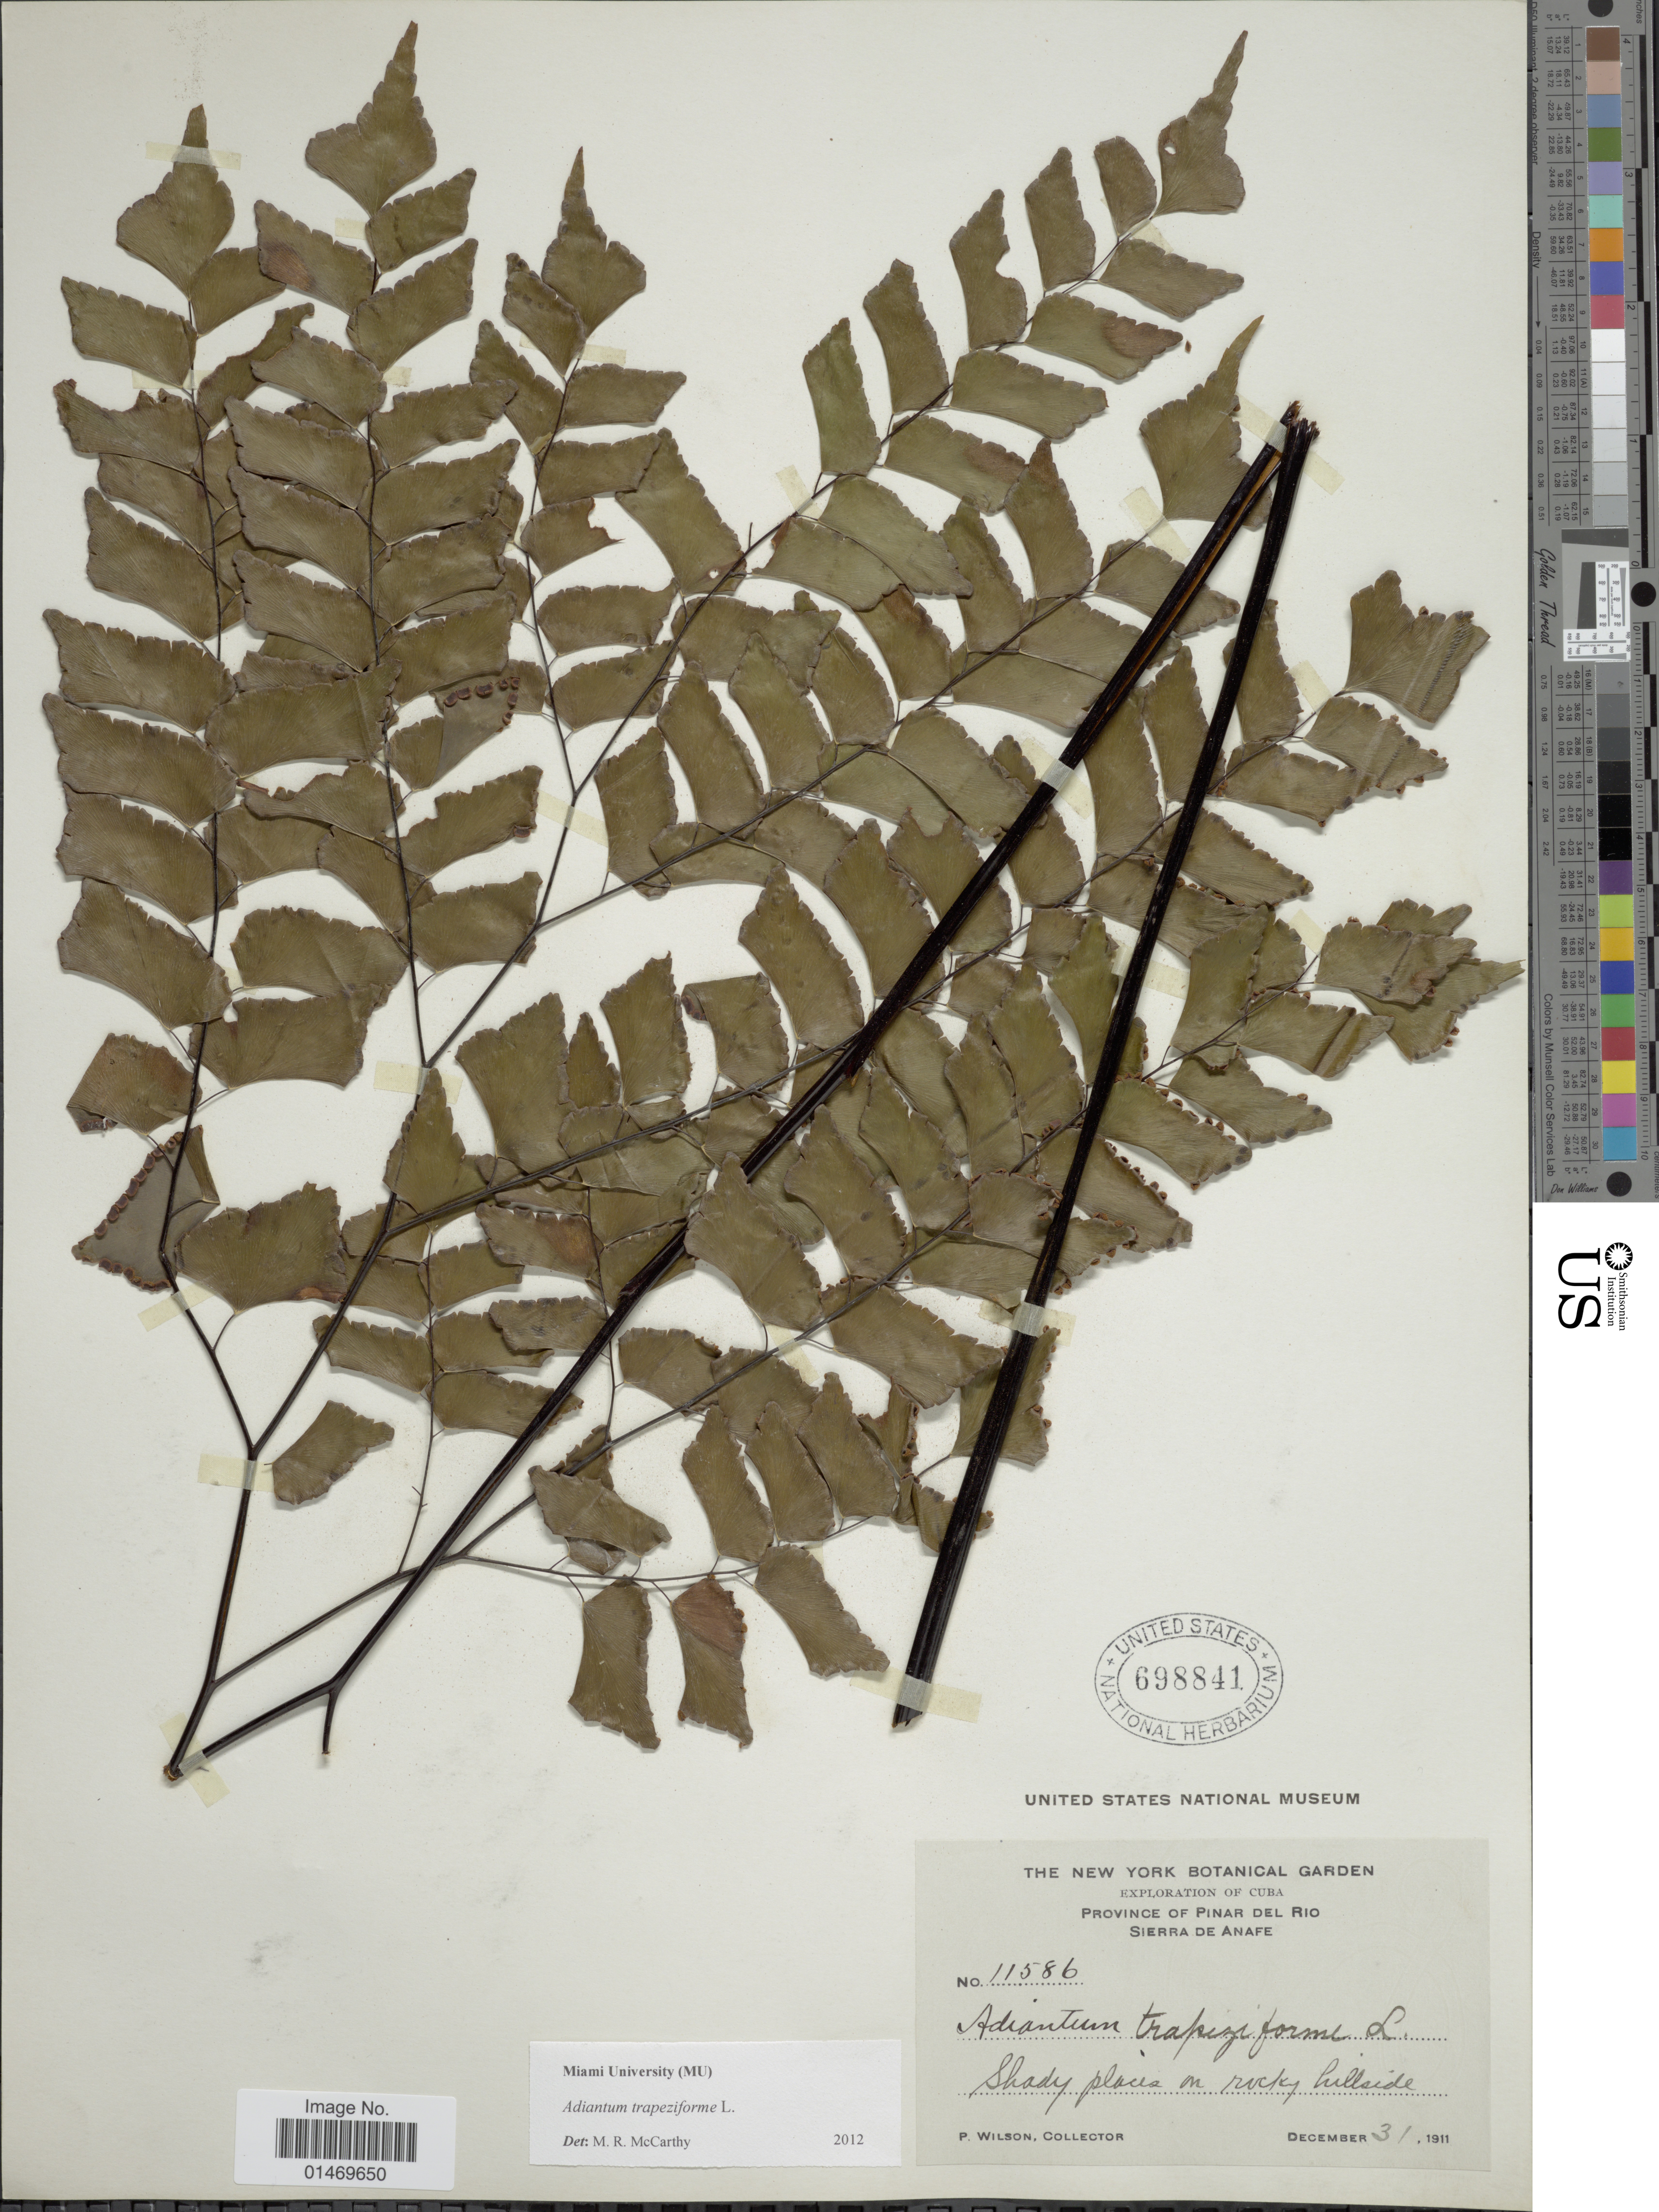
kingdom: Plantae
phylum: Tracheophyta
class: Polypodiopsida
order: Polypodiales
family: Pteridaceae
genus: Adiantum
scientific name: Adiantum trapeziforme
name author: L.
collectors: P. Wilson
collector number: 11586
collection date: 1911-12-31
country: Cuba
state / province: Pinar del Río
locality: Sierra de Anafe, Shady place on rocky hillside.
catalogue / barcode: US 698841